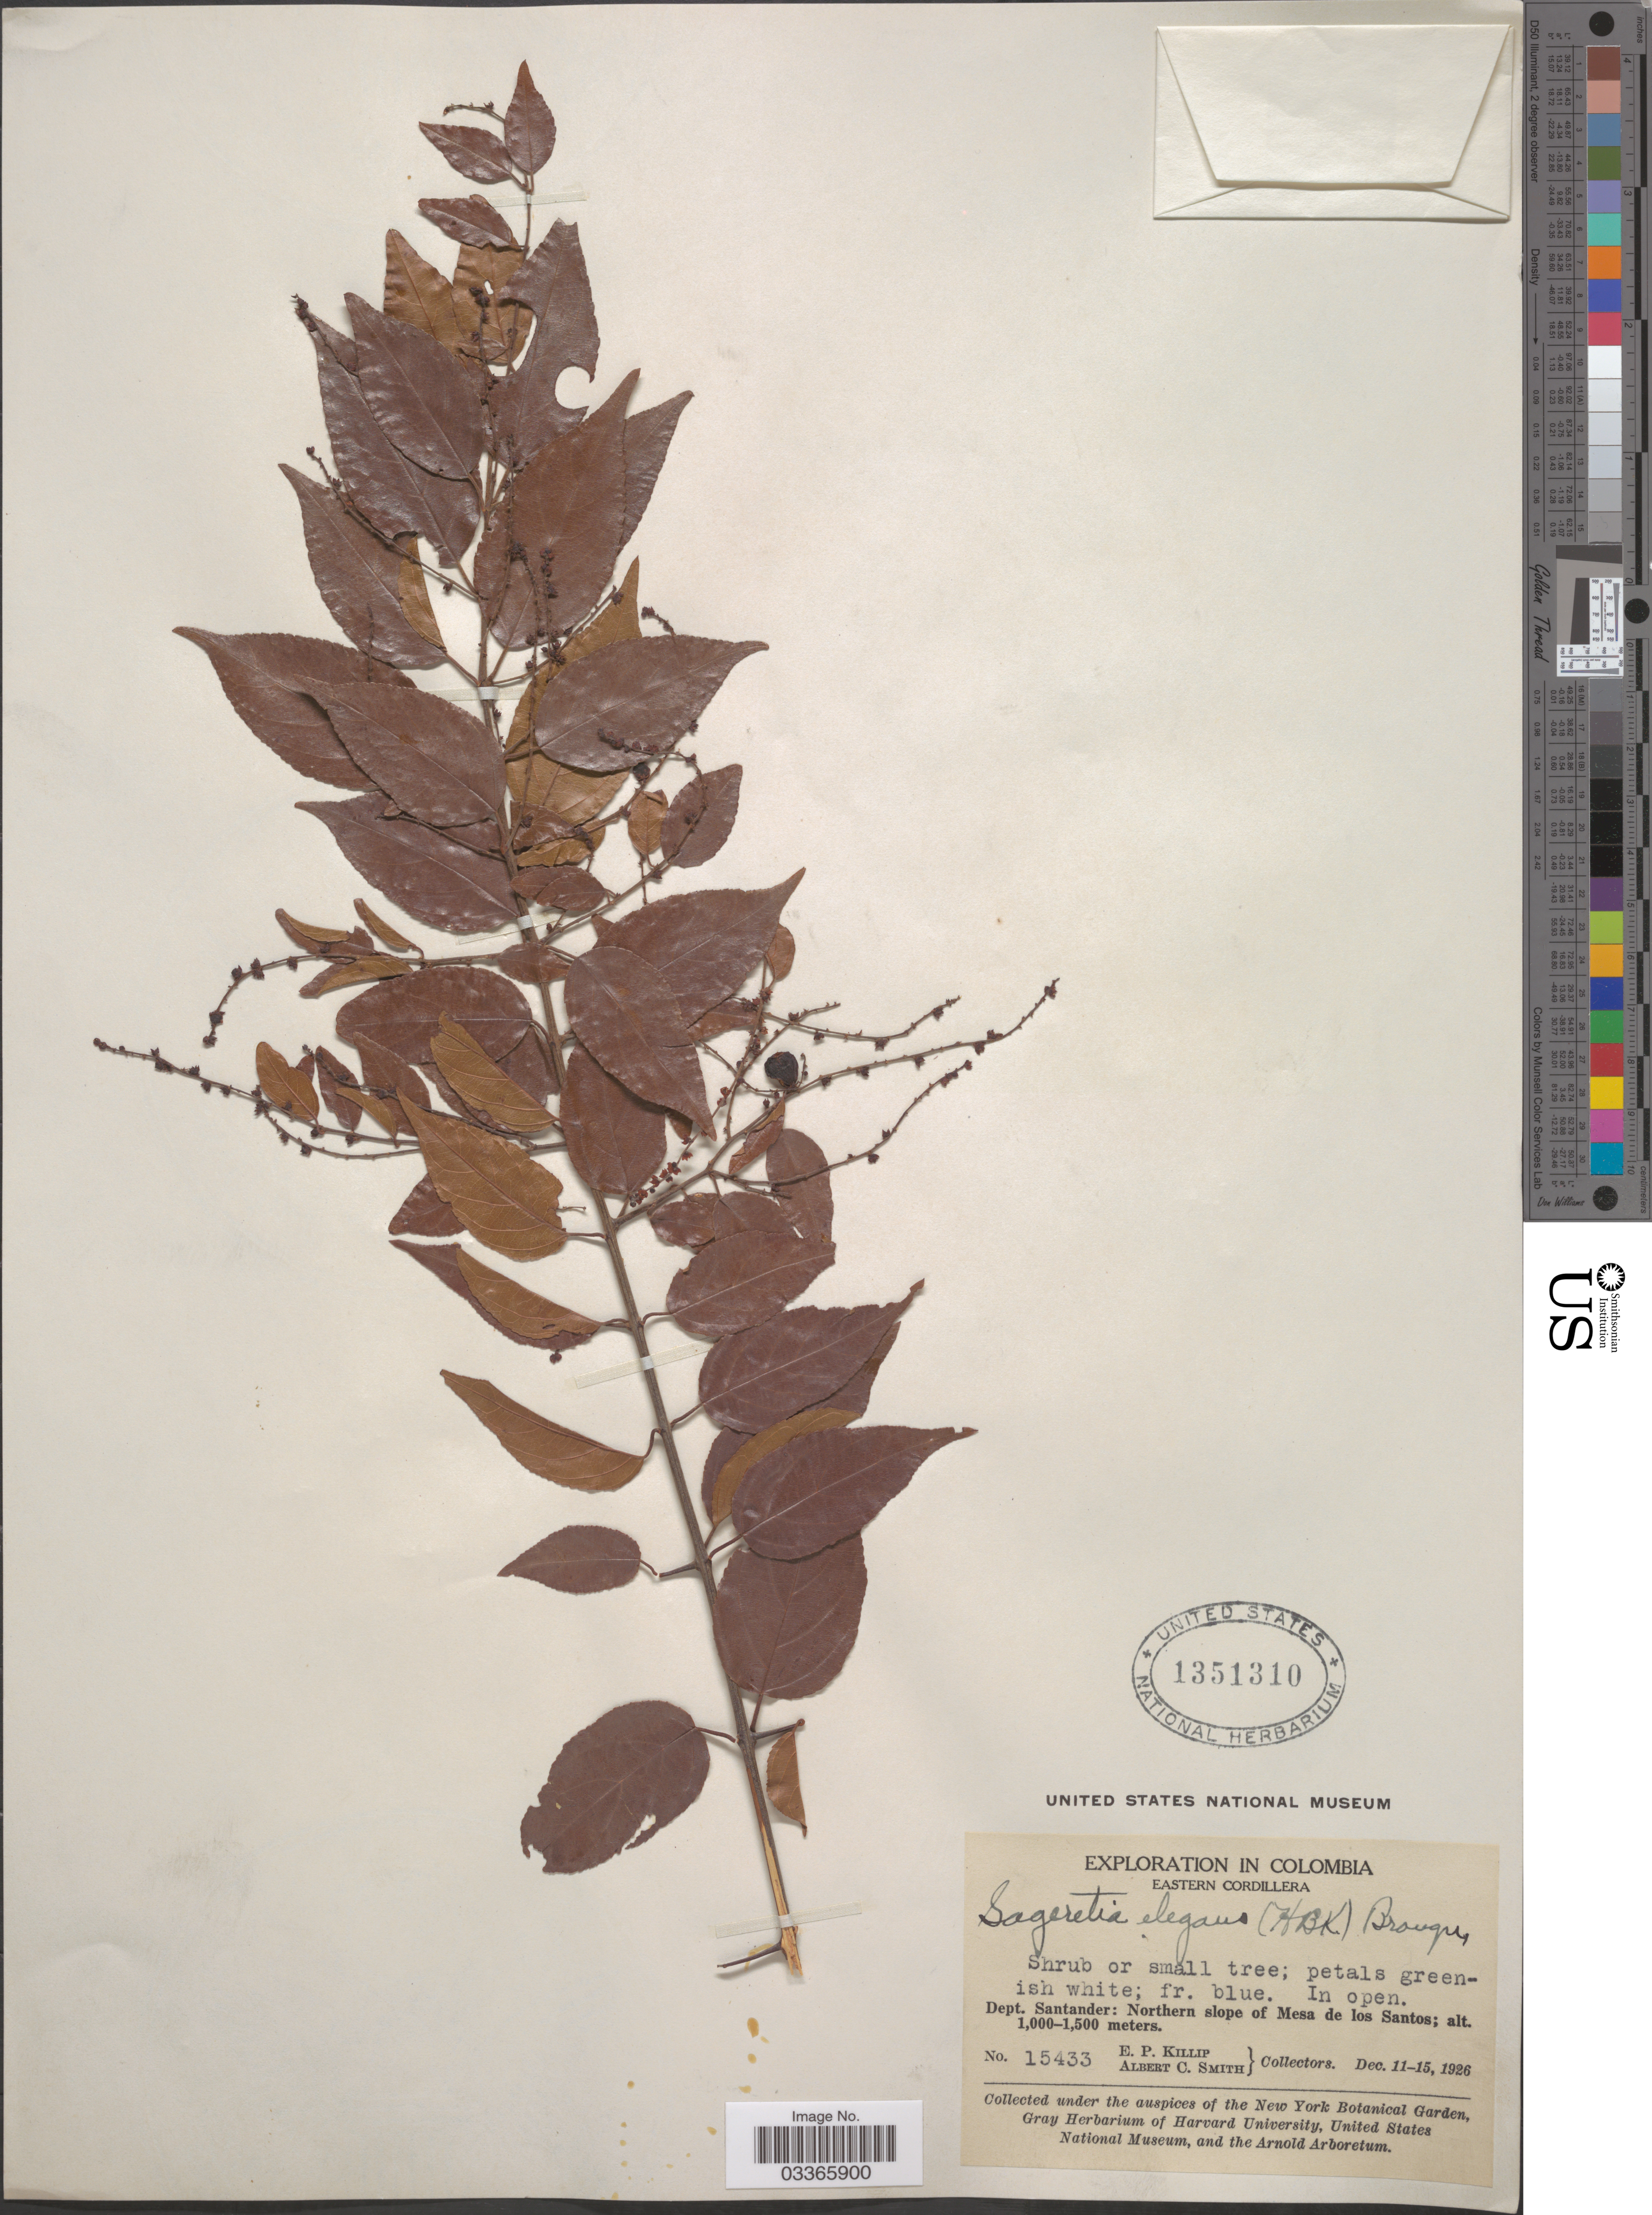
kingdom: Plantae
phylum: Tracheophyta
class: Magnoliopsida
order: Rosales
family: Rhamnaceae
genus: Sageretia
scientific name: Sageretia elegans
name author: (Kunth) Brongn.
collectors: E. P. Killip & A. C. Smith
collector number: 15433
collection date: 1926-12-11/1926-12-15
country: Colombia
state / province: Santander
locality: Eastern Cordillera. Dept. Santander: Northern slope of Mesa de los Santos.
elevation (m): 1000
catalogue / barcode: US 1351310